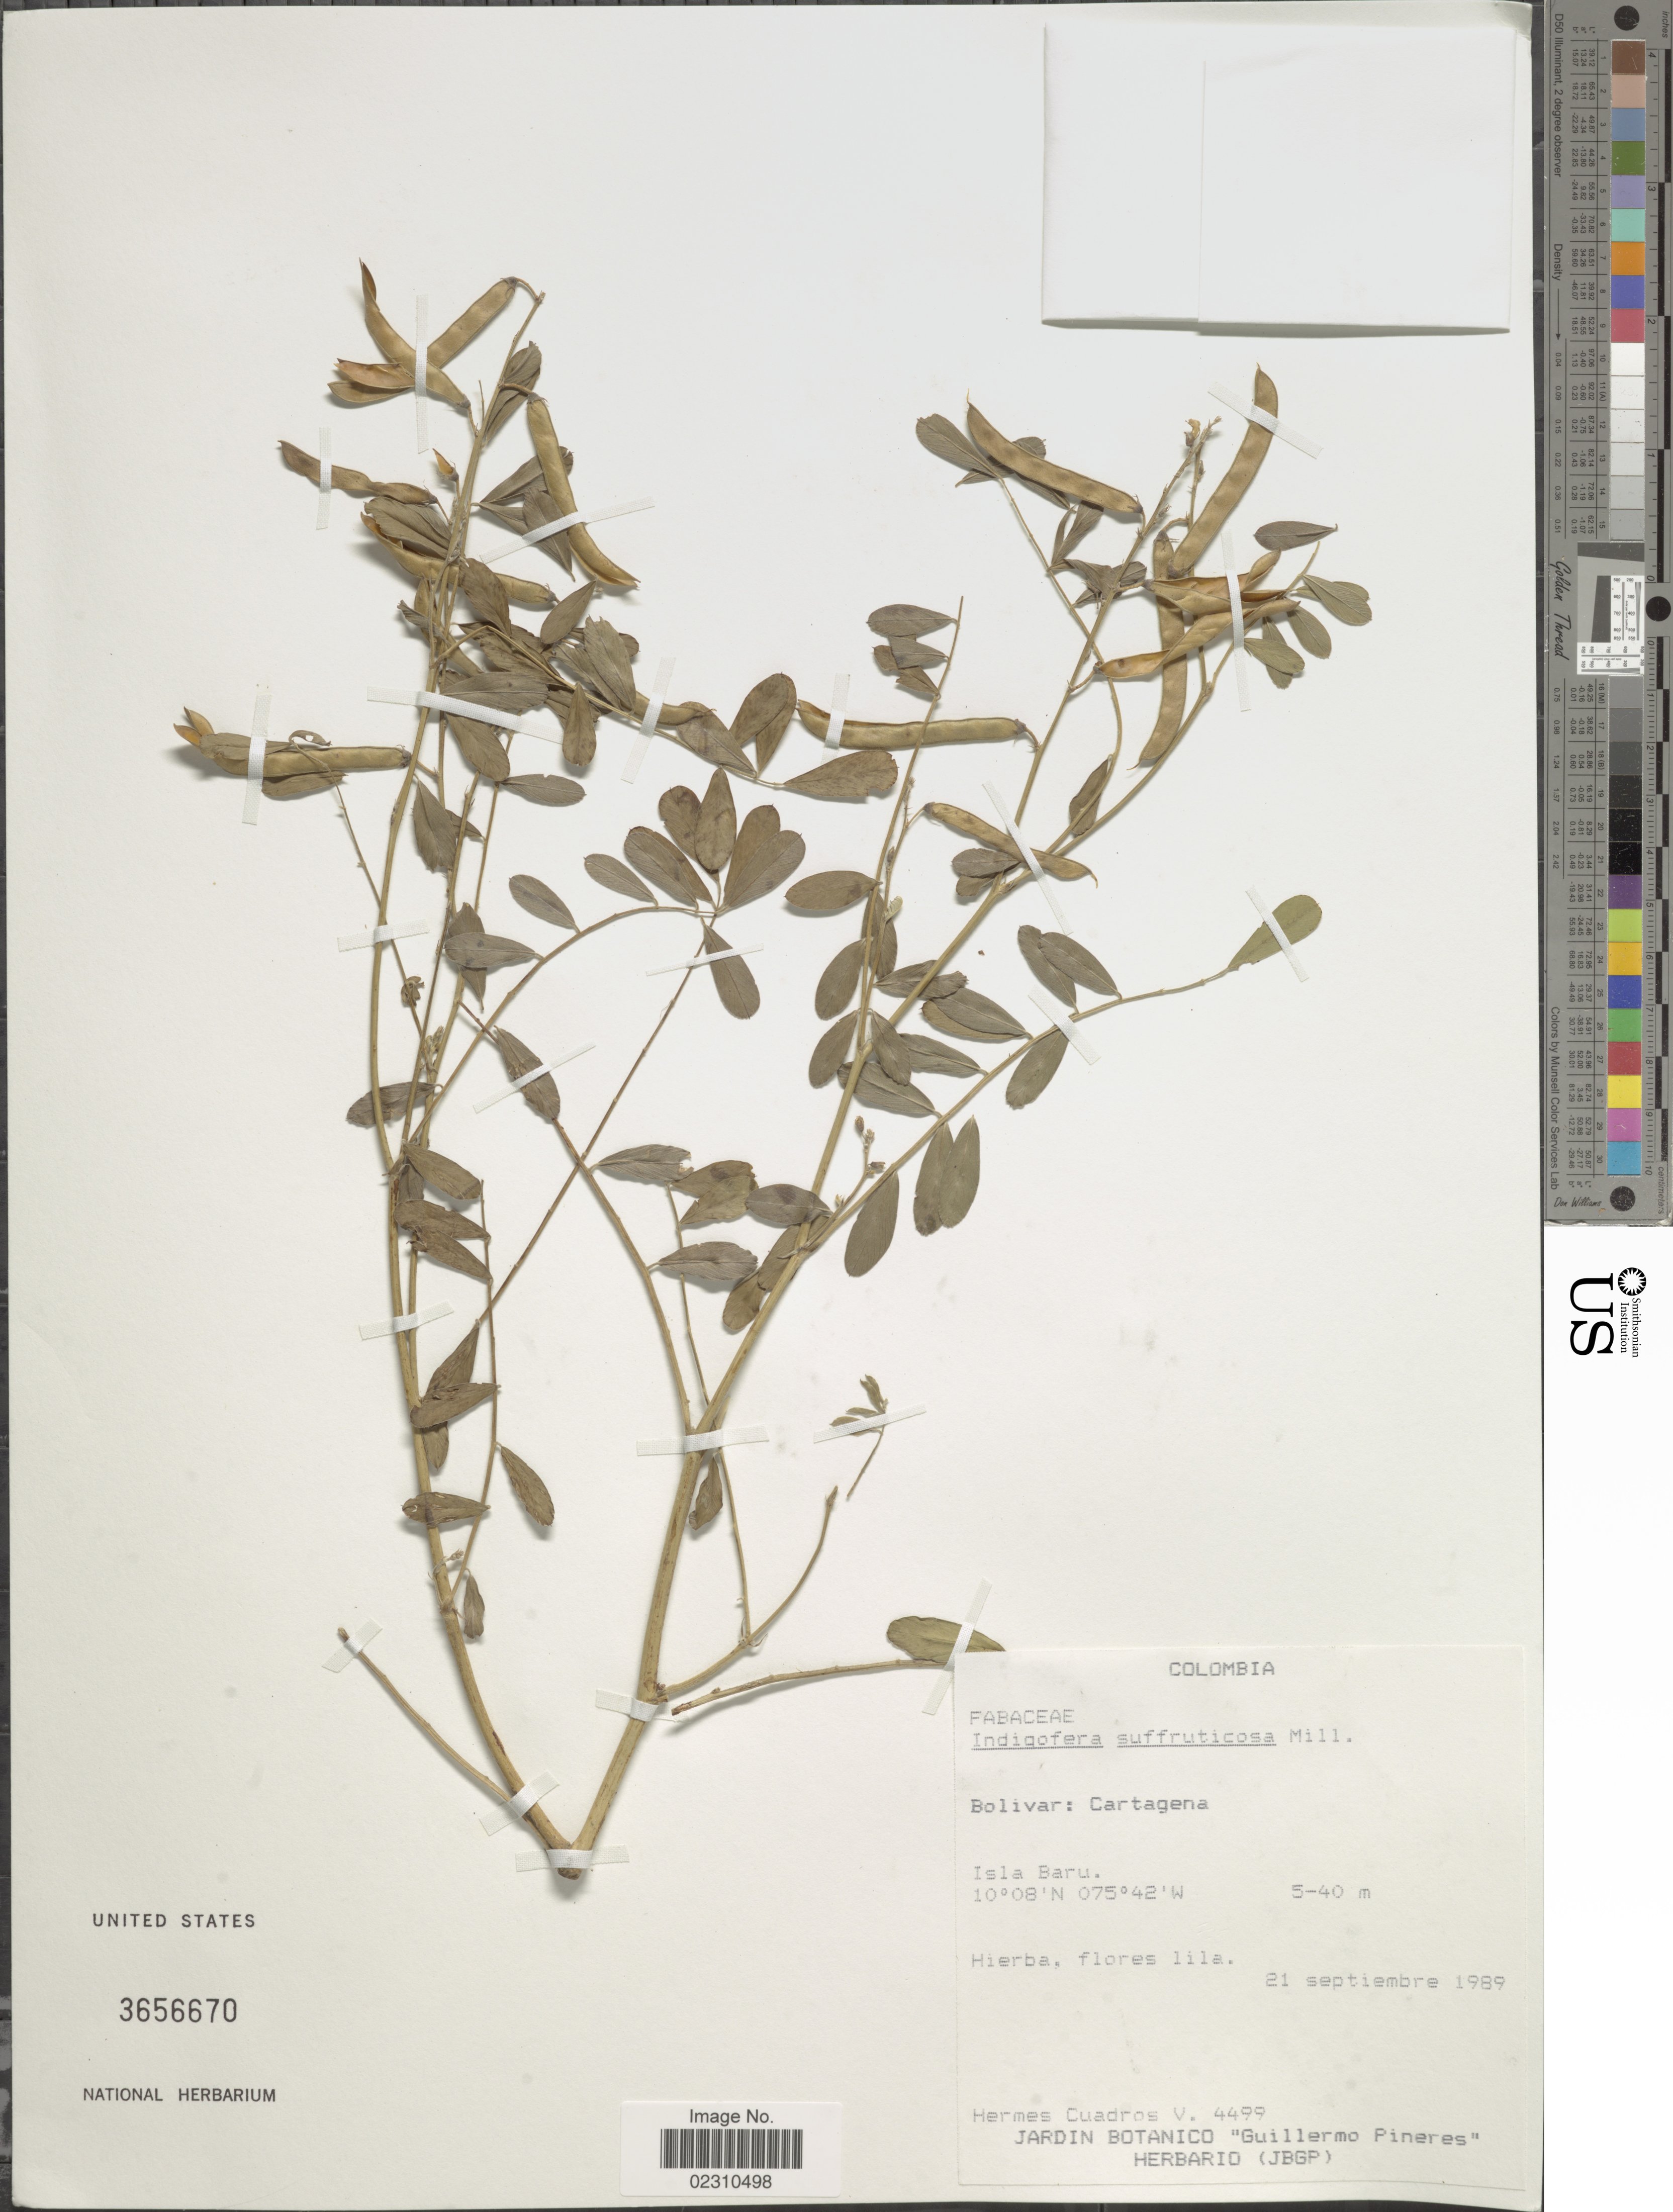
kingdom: Plantae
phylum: Tracheophyta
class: Magnoliopsida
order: Fabales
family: Fabaceae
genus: Indigofera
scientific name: Indigofera suffruticosa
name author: Mill.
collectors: H. Cuadros V.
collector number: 4499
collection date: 1989-09-21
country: Colombia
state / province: Bolívar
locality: Isla Baru. Bolivar: Cartegena.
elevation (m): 5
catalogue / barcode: US 3656670